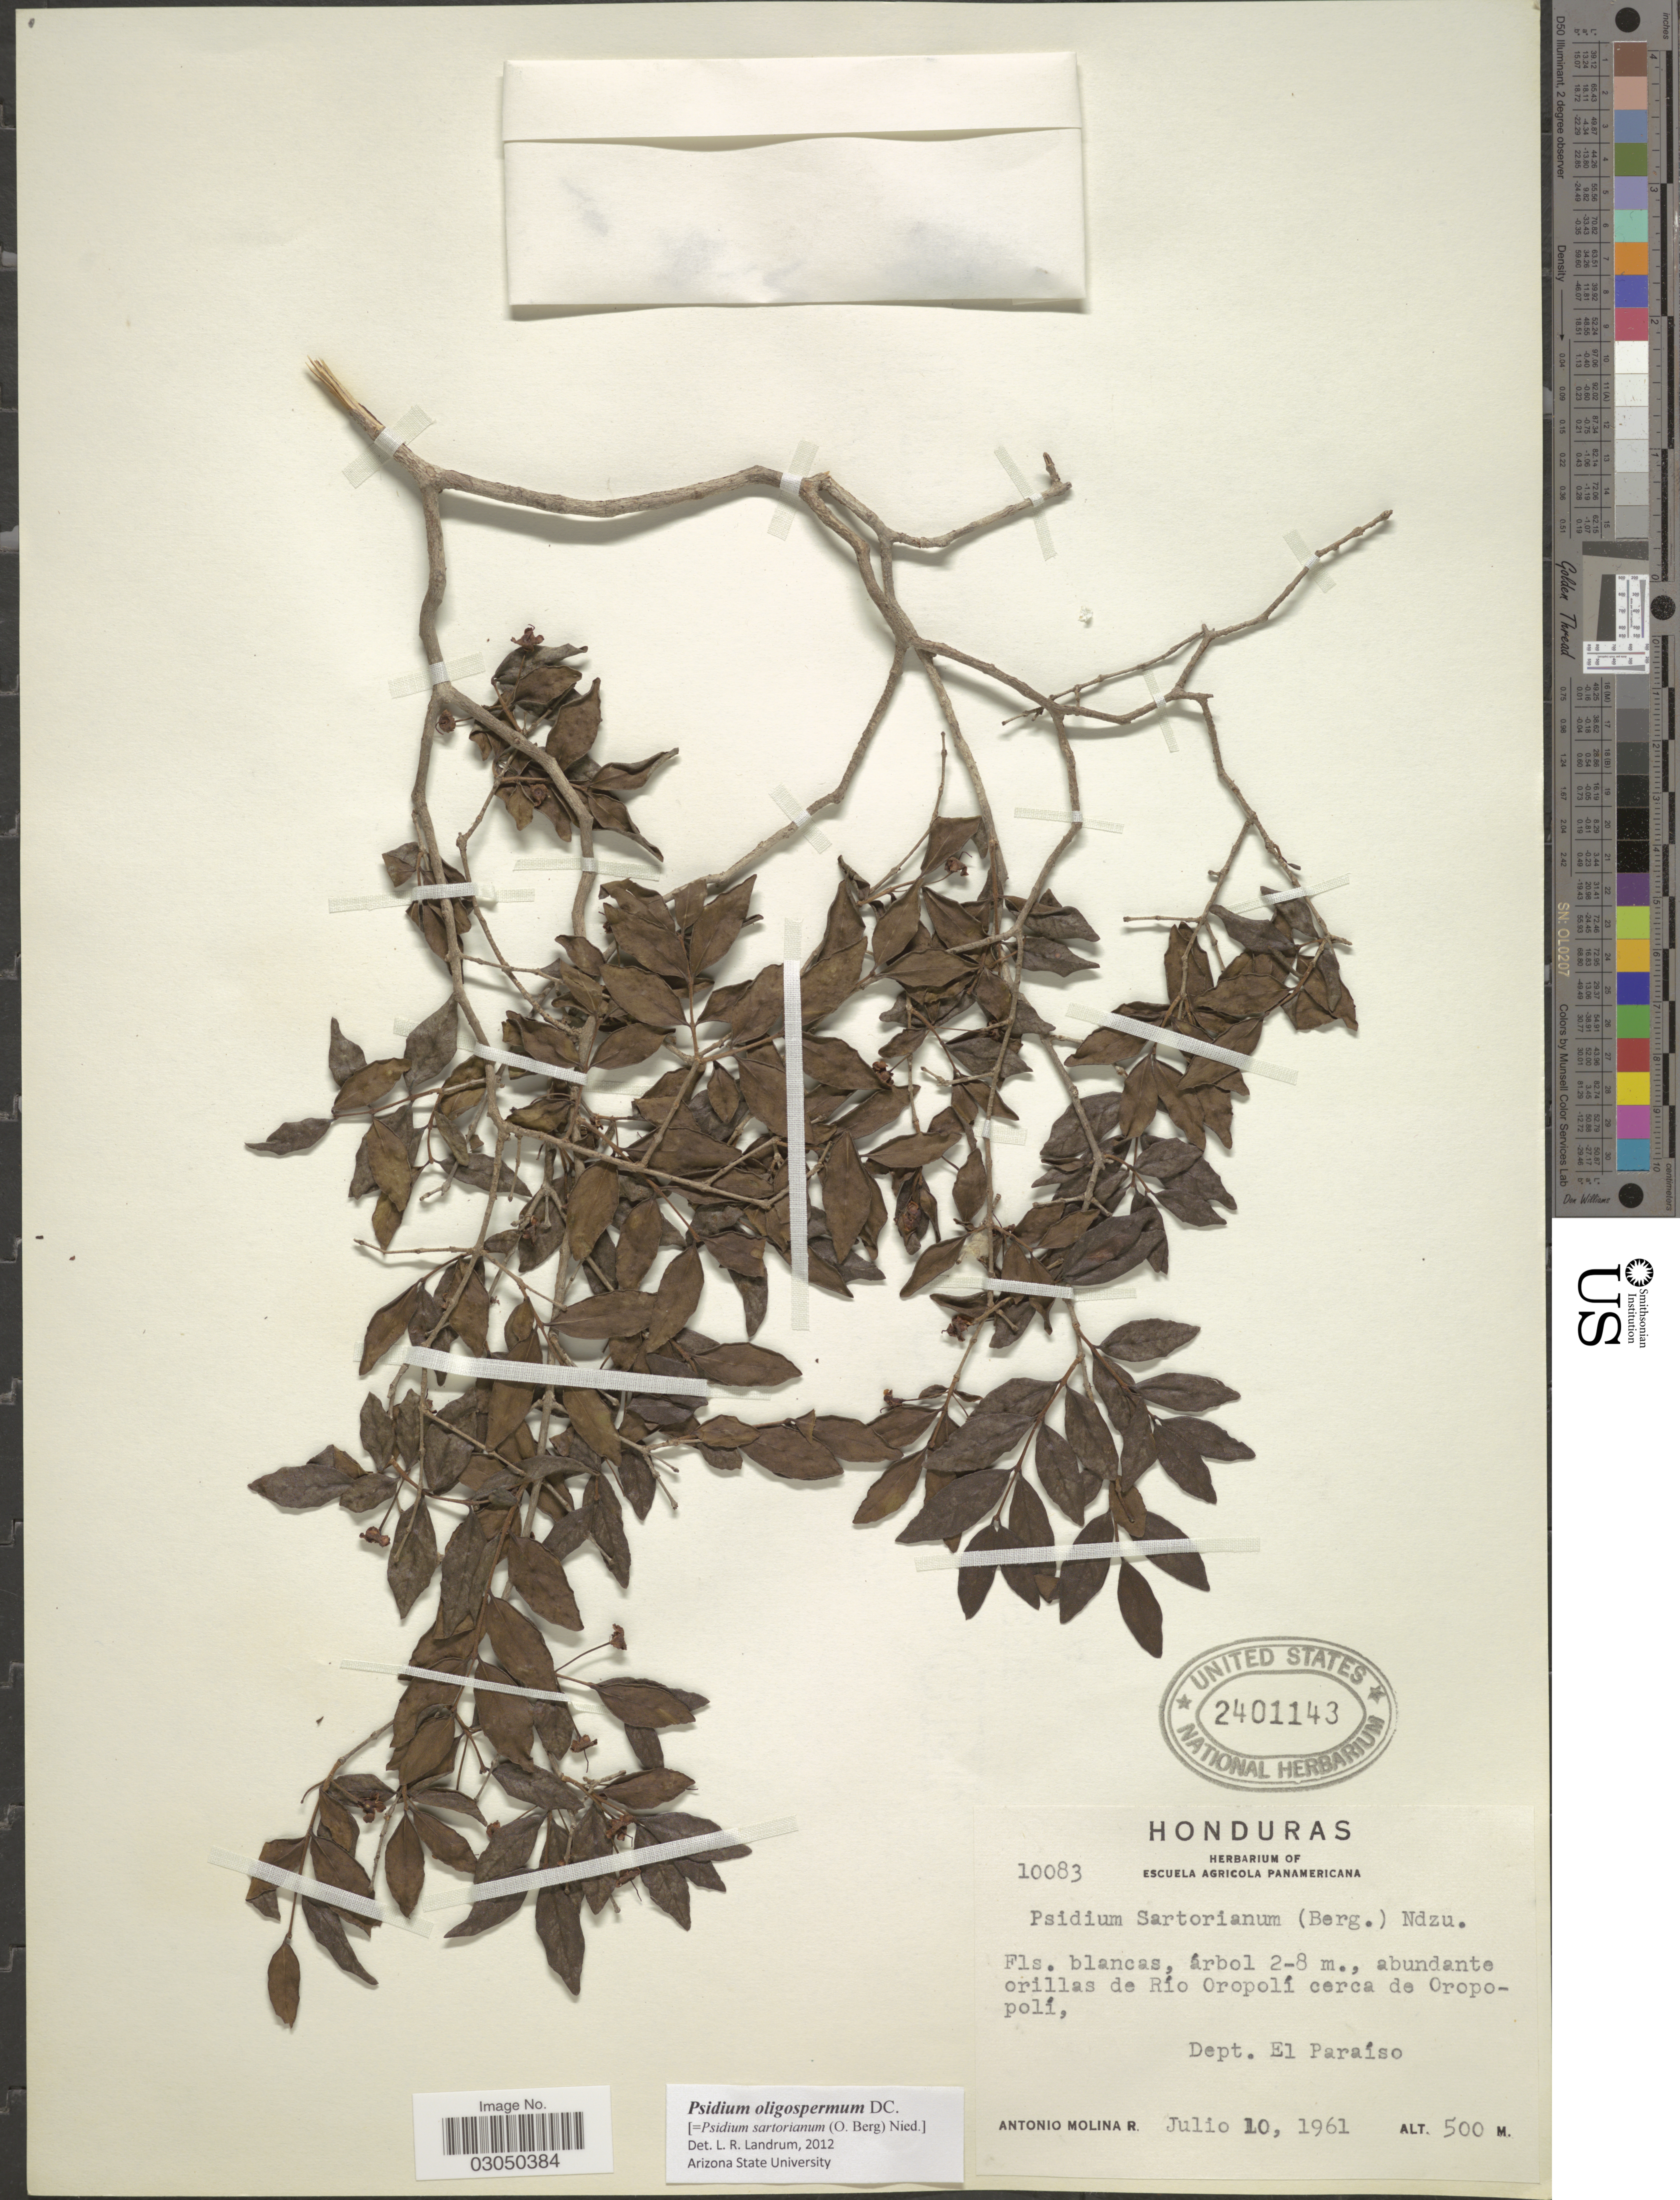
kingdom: Plantae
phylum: Tracheophyta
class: Magnoliopsida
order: Myrtales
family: Myrtaceae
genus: Psidium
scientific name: Psidium oligospermum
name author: Mart. ex DC.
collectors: A. Molina R.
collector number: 10083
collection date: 1961-07-10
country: Honduras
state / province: El Paraíso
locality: Abundante orillas de Río Oropolí cerca de Oropopolí, Dept. El Paraíso.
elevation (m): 500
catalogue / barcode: US 2401143